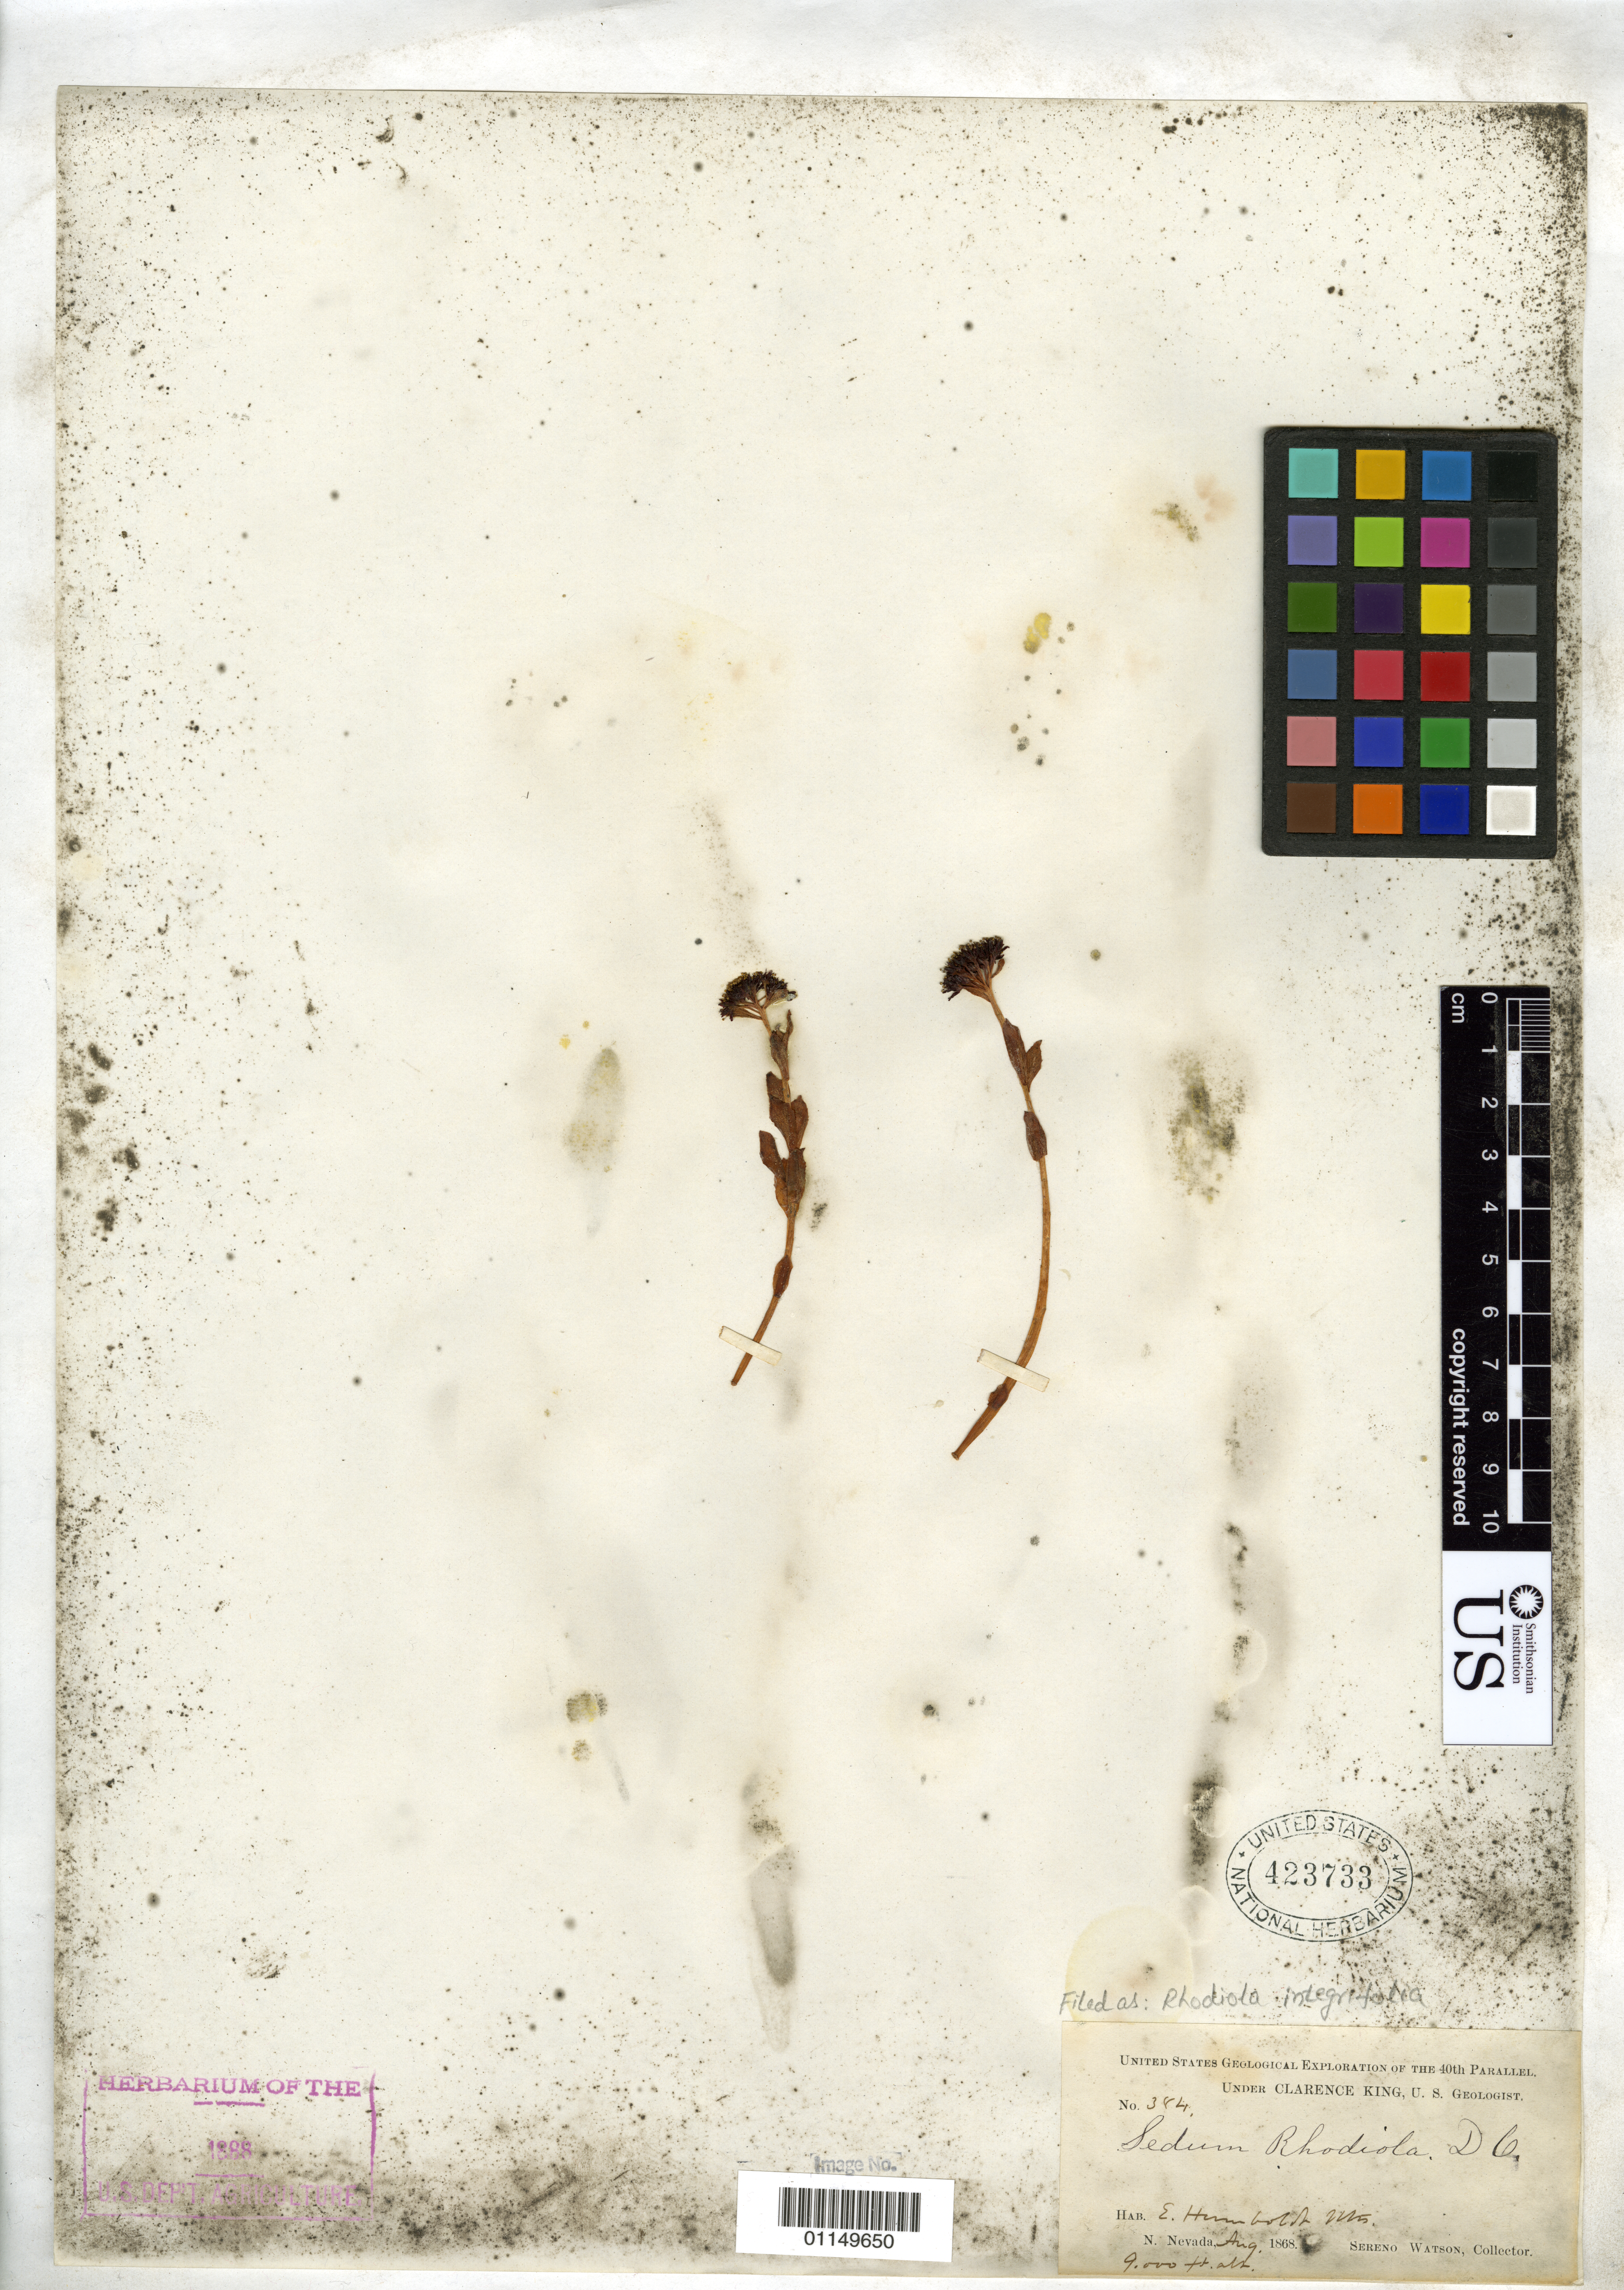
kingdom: Plantae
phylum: Tracheophyta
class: Magnoliopsida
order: Saxifragales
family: Crassulaceae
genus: Rhodiola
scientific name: Rhodiola integrifolia subsp. integrifolia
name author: Raf.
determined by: Strong, Mark T., (BOT), Smithsonian Institution - National Museum of Natural History (UNITED STATES)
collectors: S. Watson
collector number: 384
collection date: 1868-08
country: United States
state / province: Nevada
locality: E. Humboldt Mts., N. Nevada.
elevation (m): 2743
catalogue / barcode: US 423733